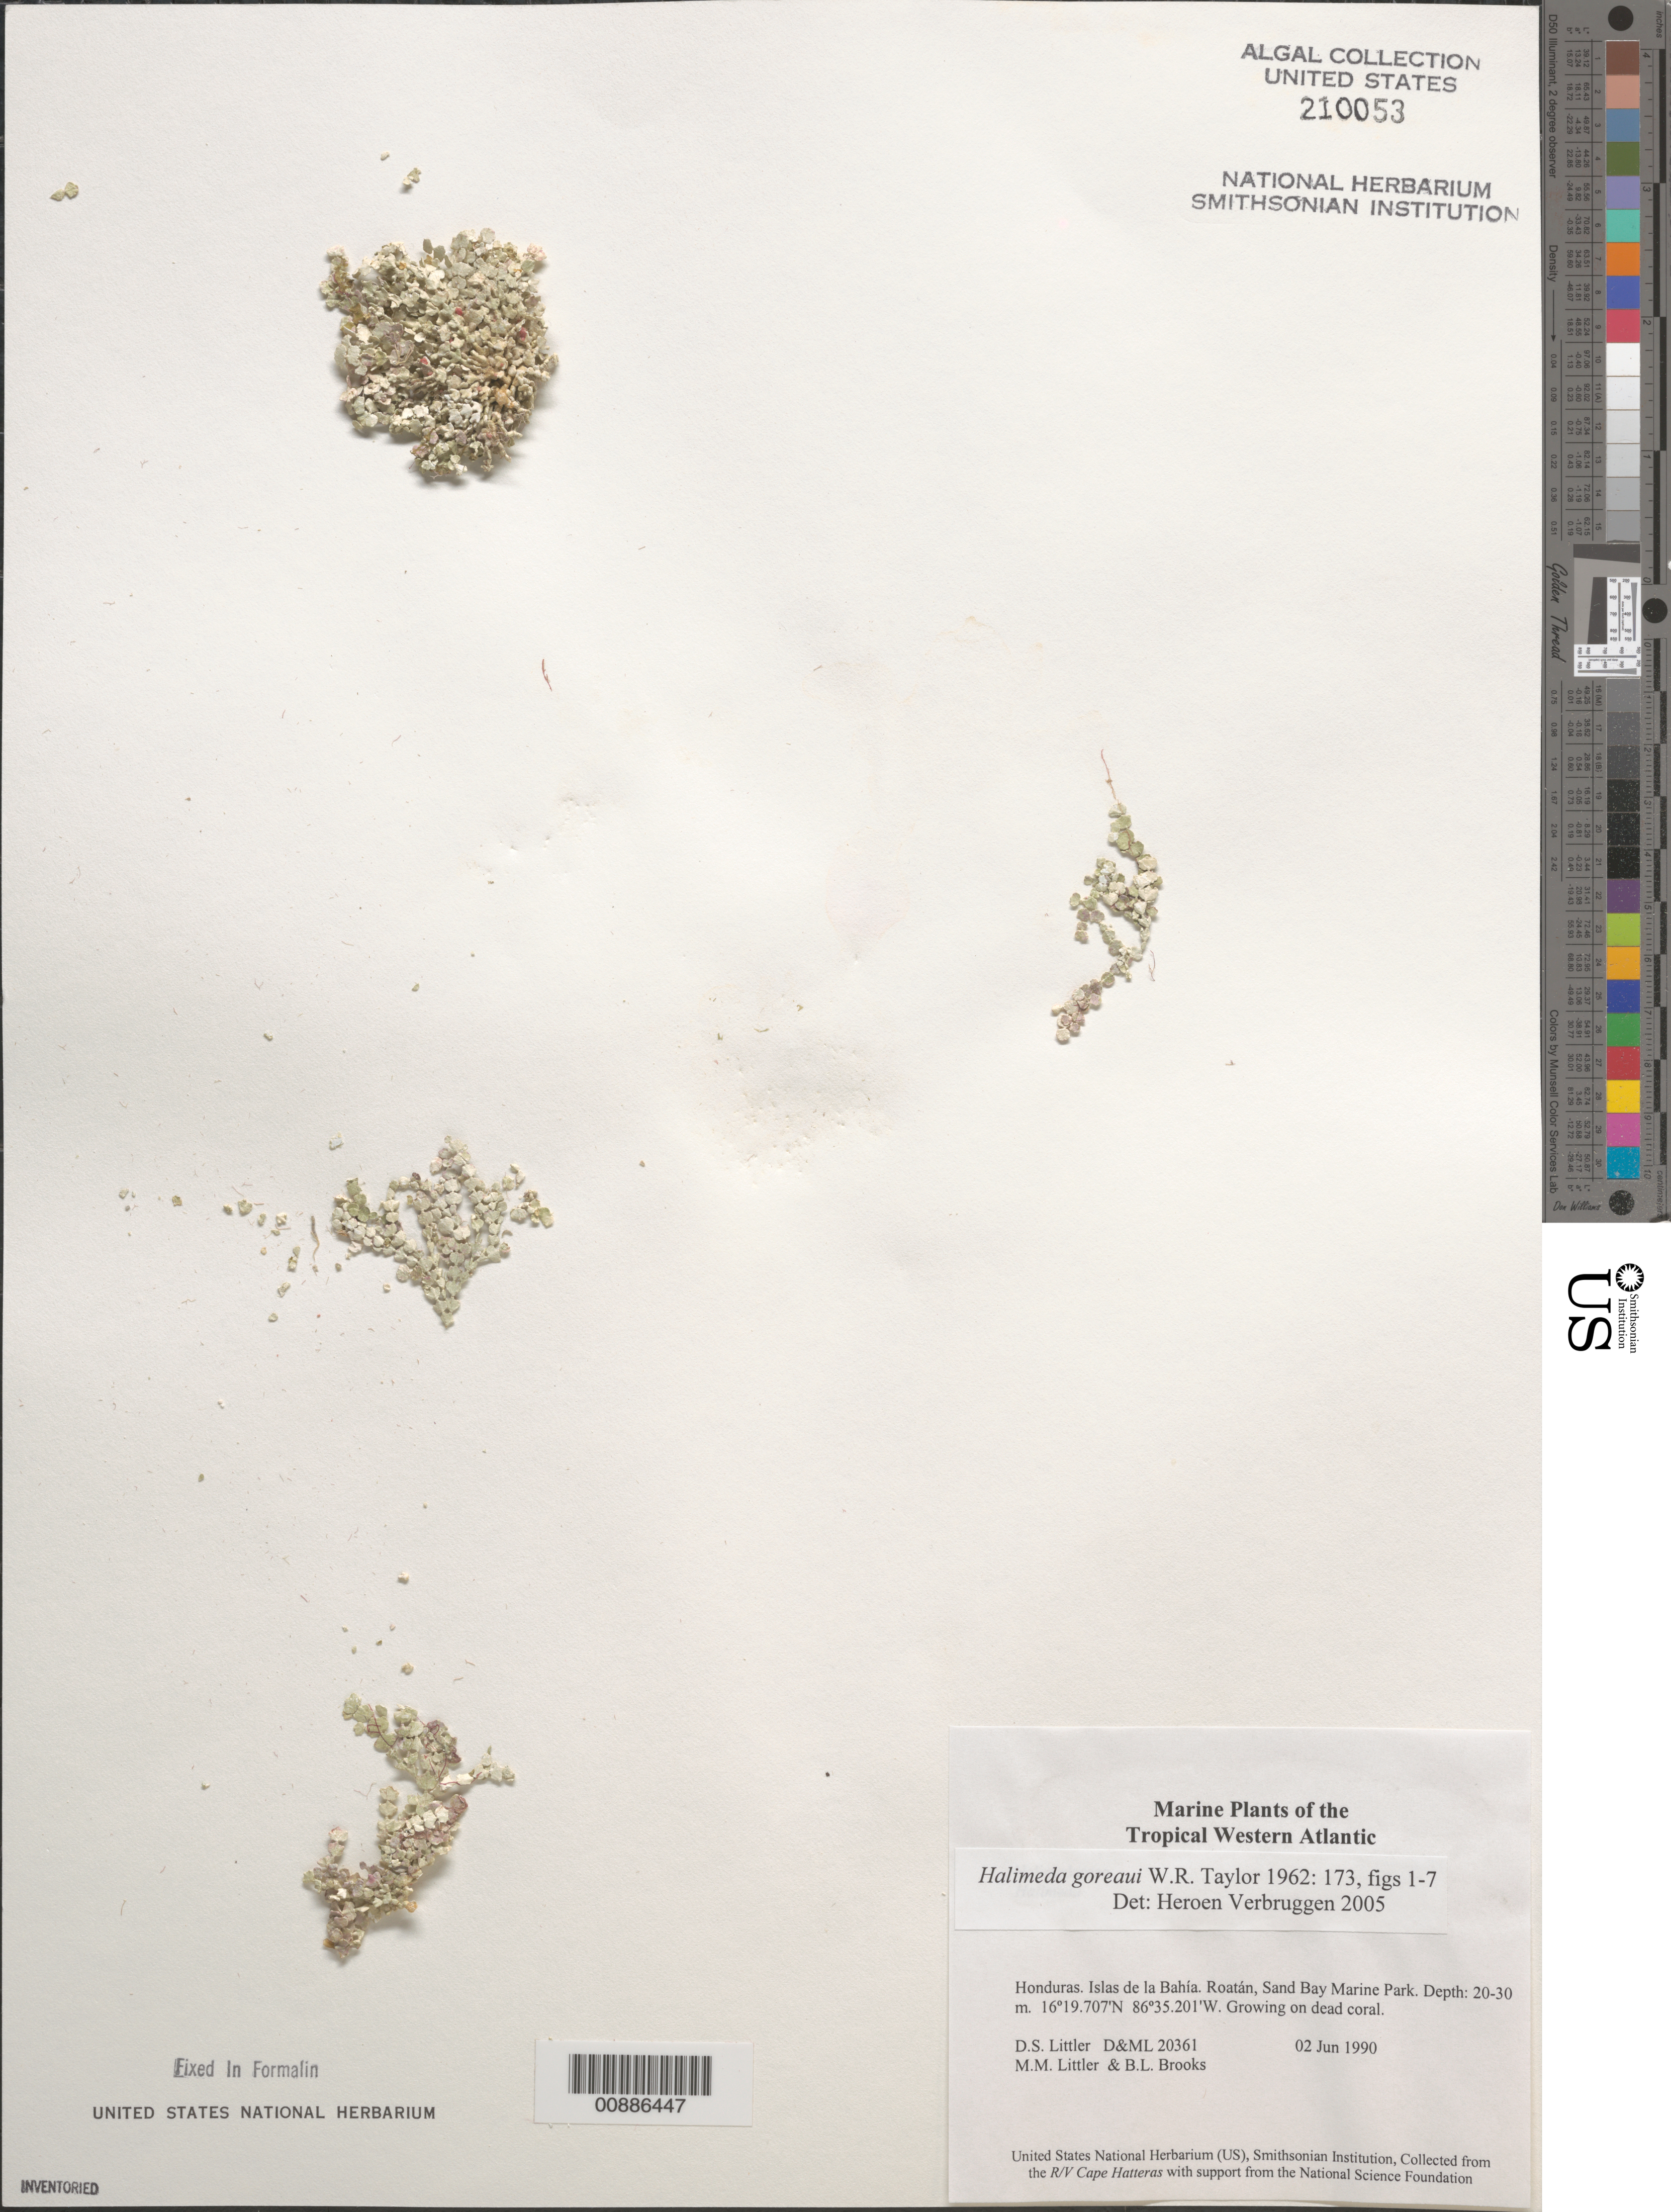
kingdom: Plantae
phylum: Chlorophyta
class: Ulvophyceae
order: Bryopsidales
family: Halimedaceae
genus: Halimeda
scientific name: Halimeda goreaui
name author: W.R. Taylor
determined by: Verbruggen, H.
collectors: D. S. Littler, M. M. Littler & B. Brooks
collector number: D&ML 20361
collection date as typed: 02 Jun 1990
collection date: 1990-06-02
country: Honduras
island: Roatan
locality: Sand Bay Marine Park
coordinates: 16 19.707'N, 86 35.201'W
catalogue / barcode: US 210053